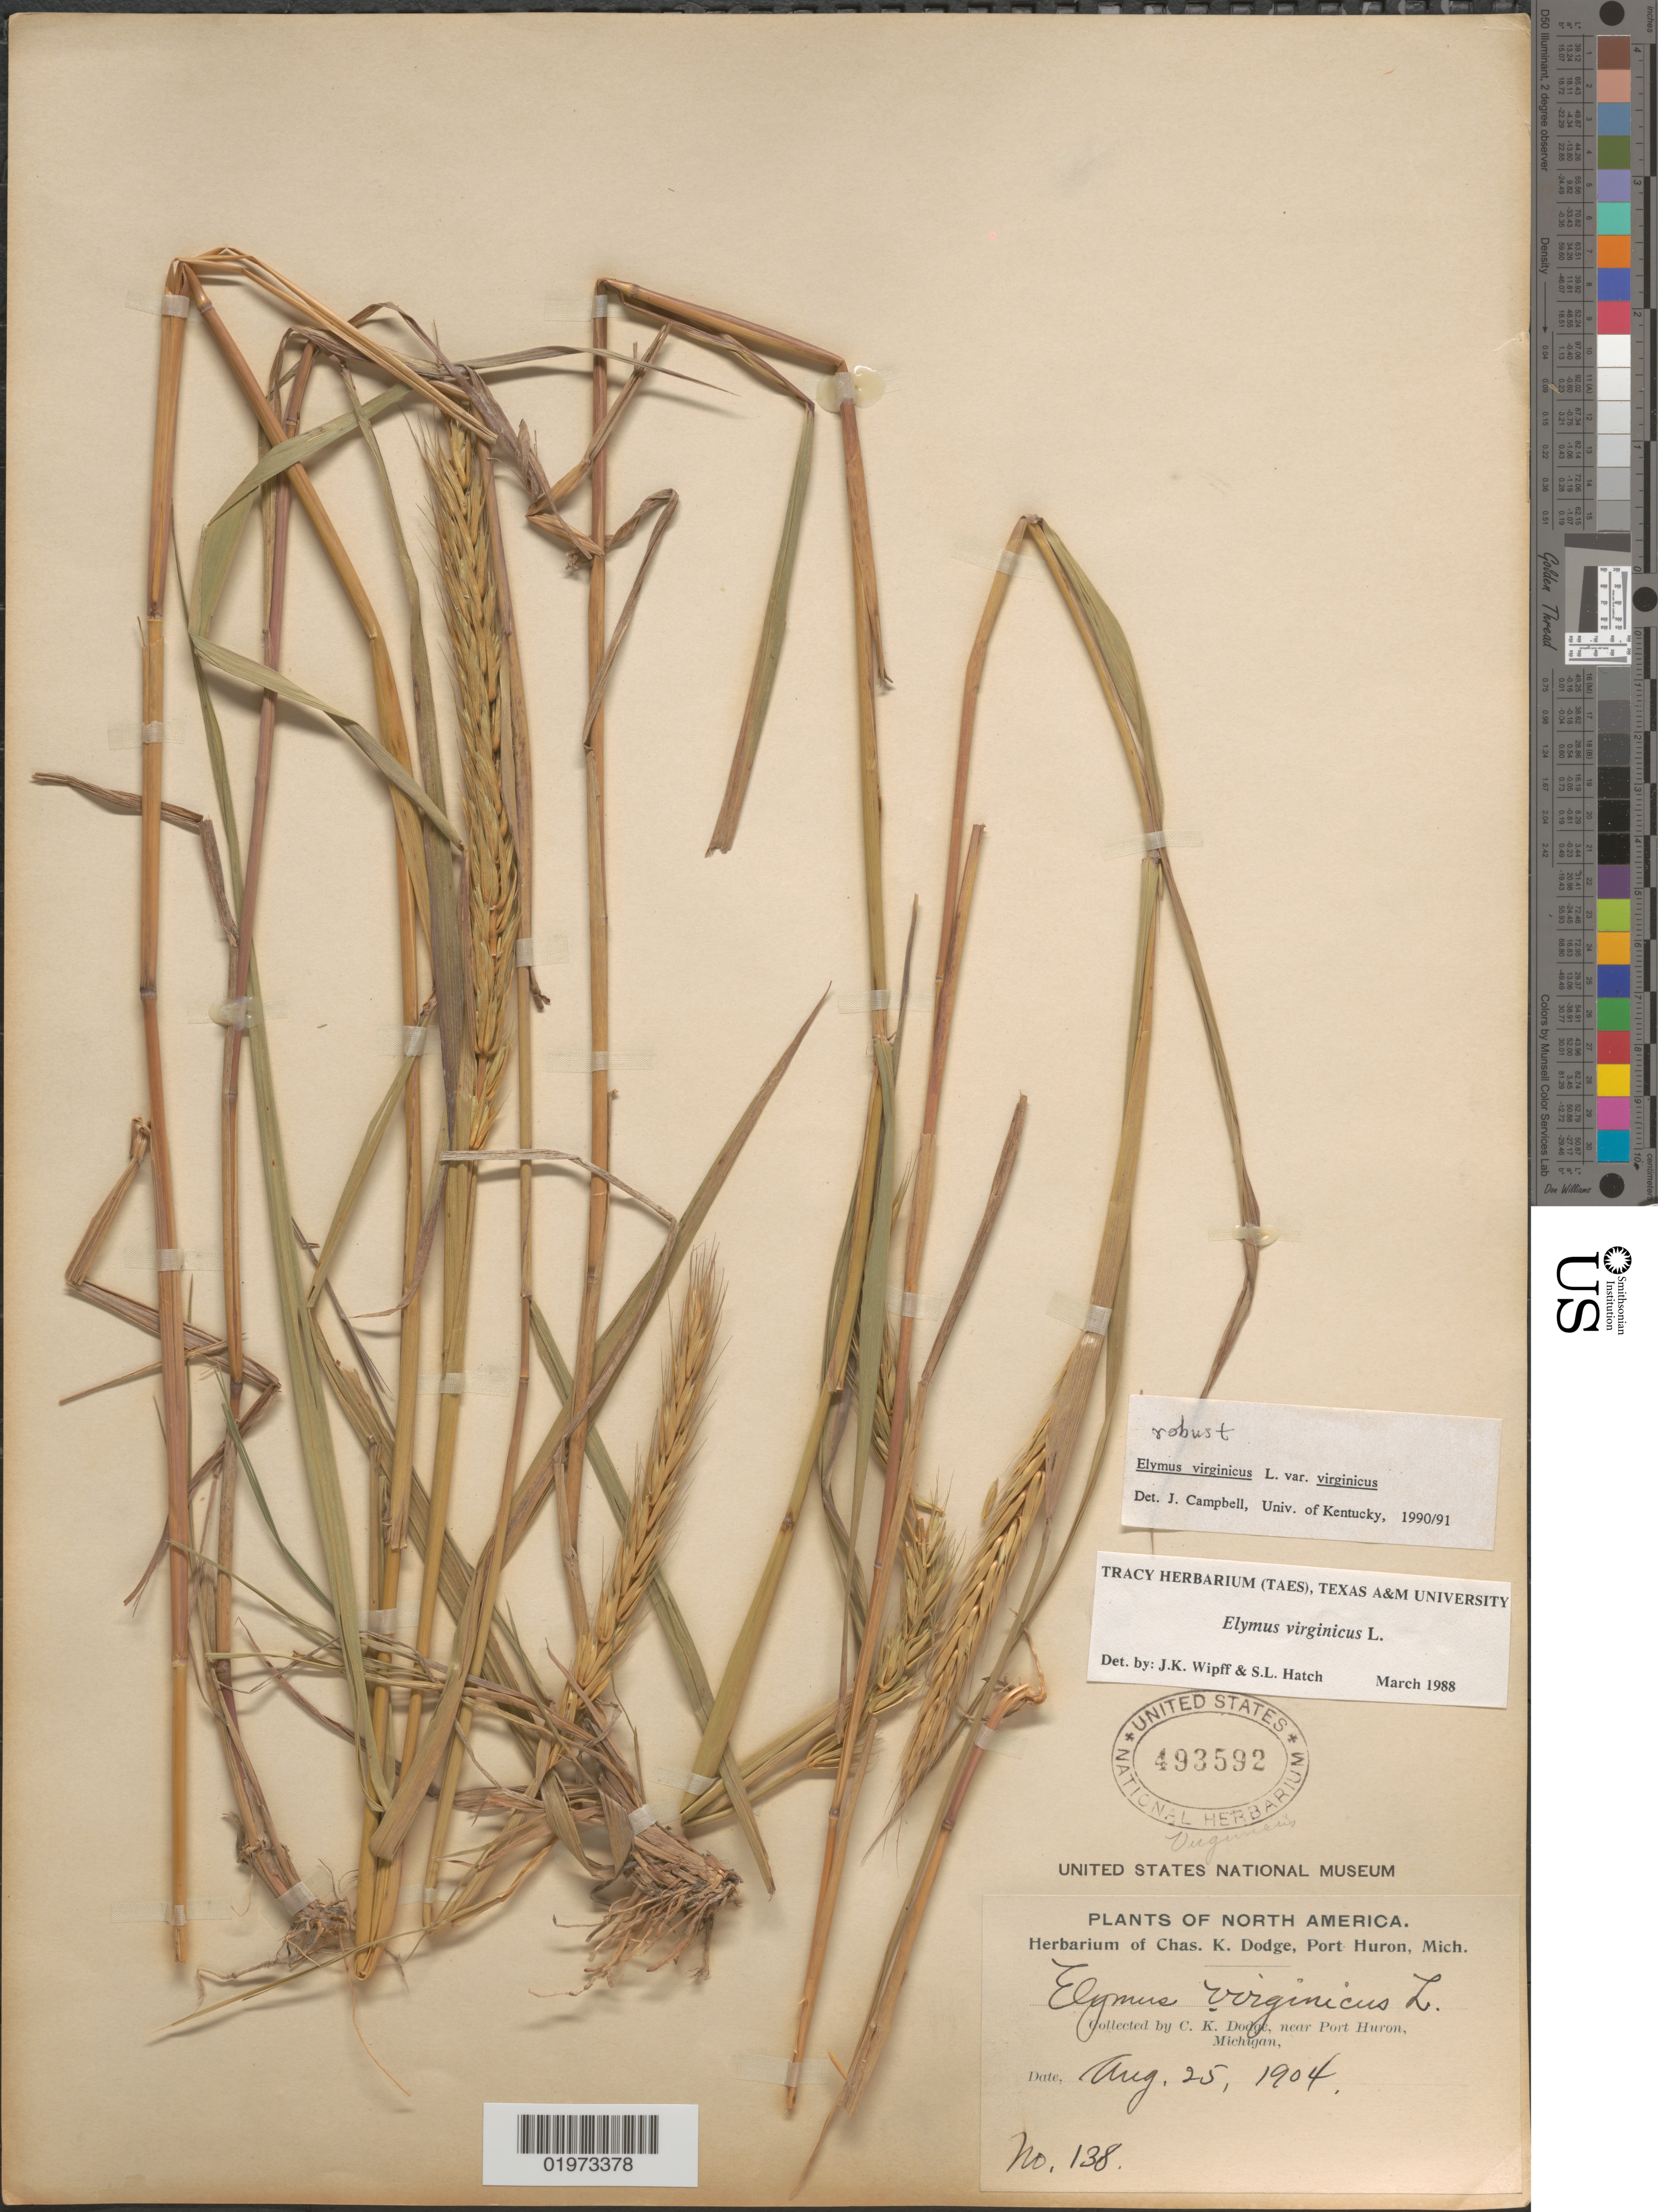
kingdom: Plantae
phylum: Tracheophyta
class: Liliopsida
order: Poales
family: Poaceae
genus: Elymus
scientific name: Elymus virginicus var. virginicus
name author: L.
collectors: C. K. Dodge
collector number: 138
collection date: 1904-08-25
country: United States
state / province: Michigan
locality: Near Port Huron.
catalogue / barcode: US 493592